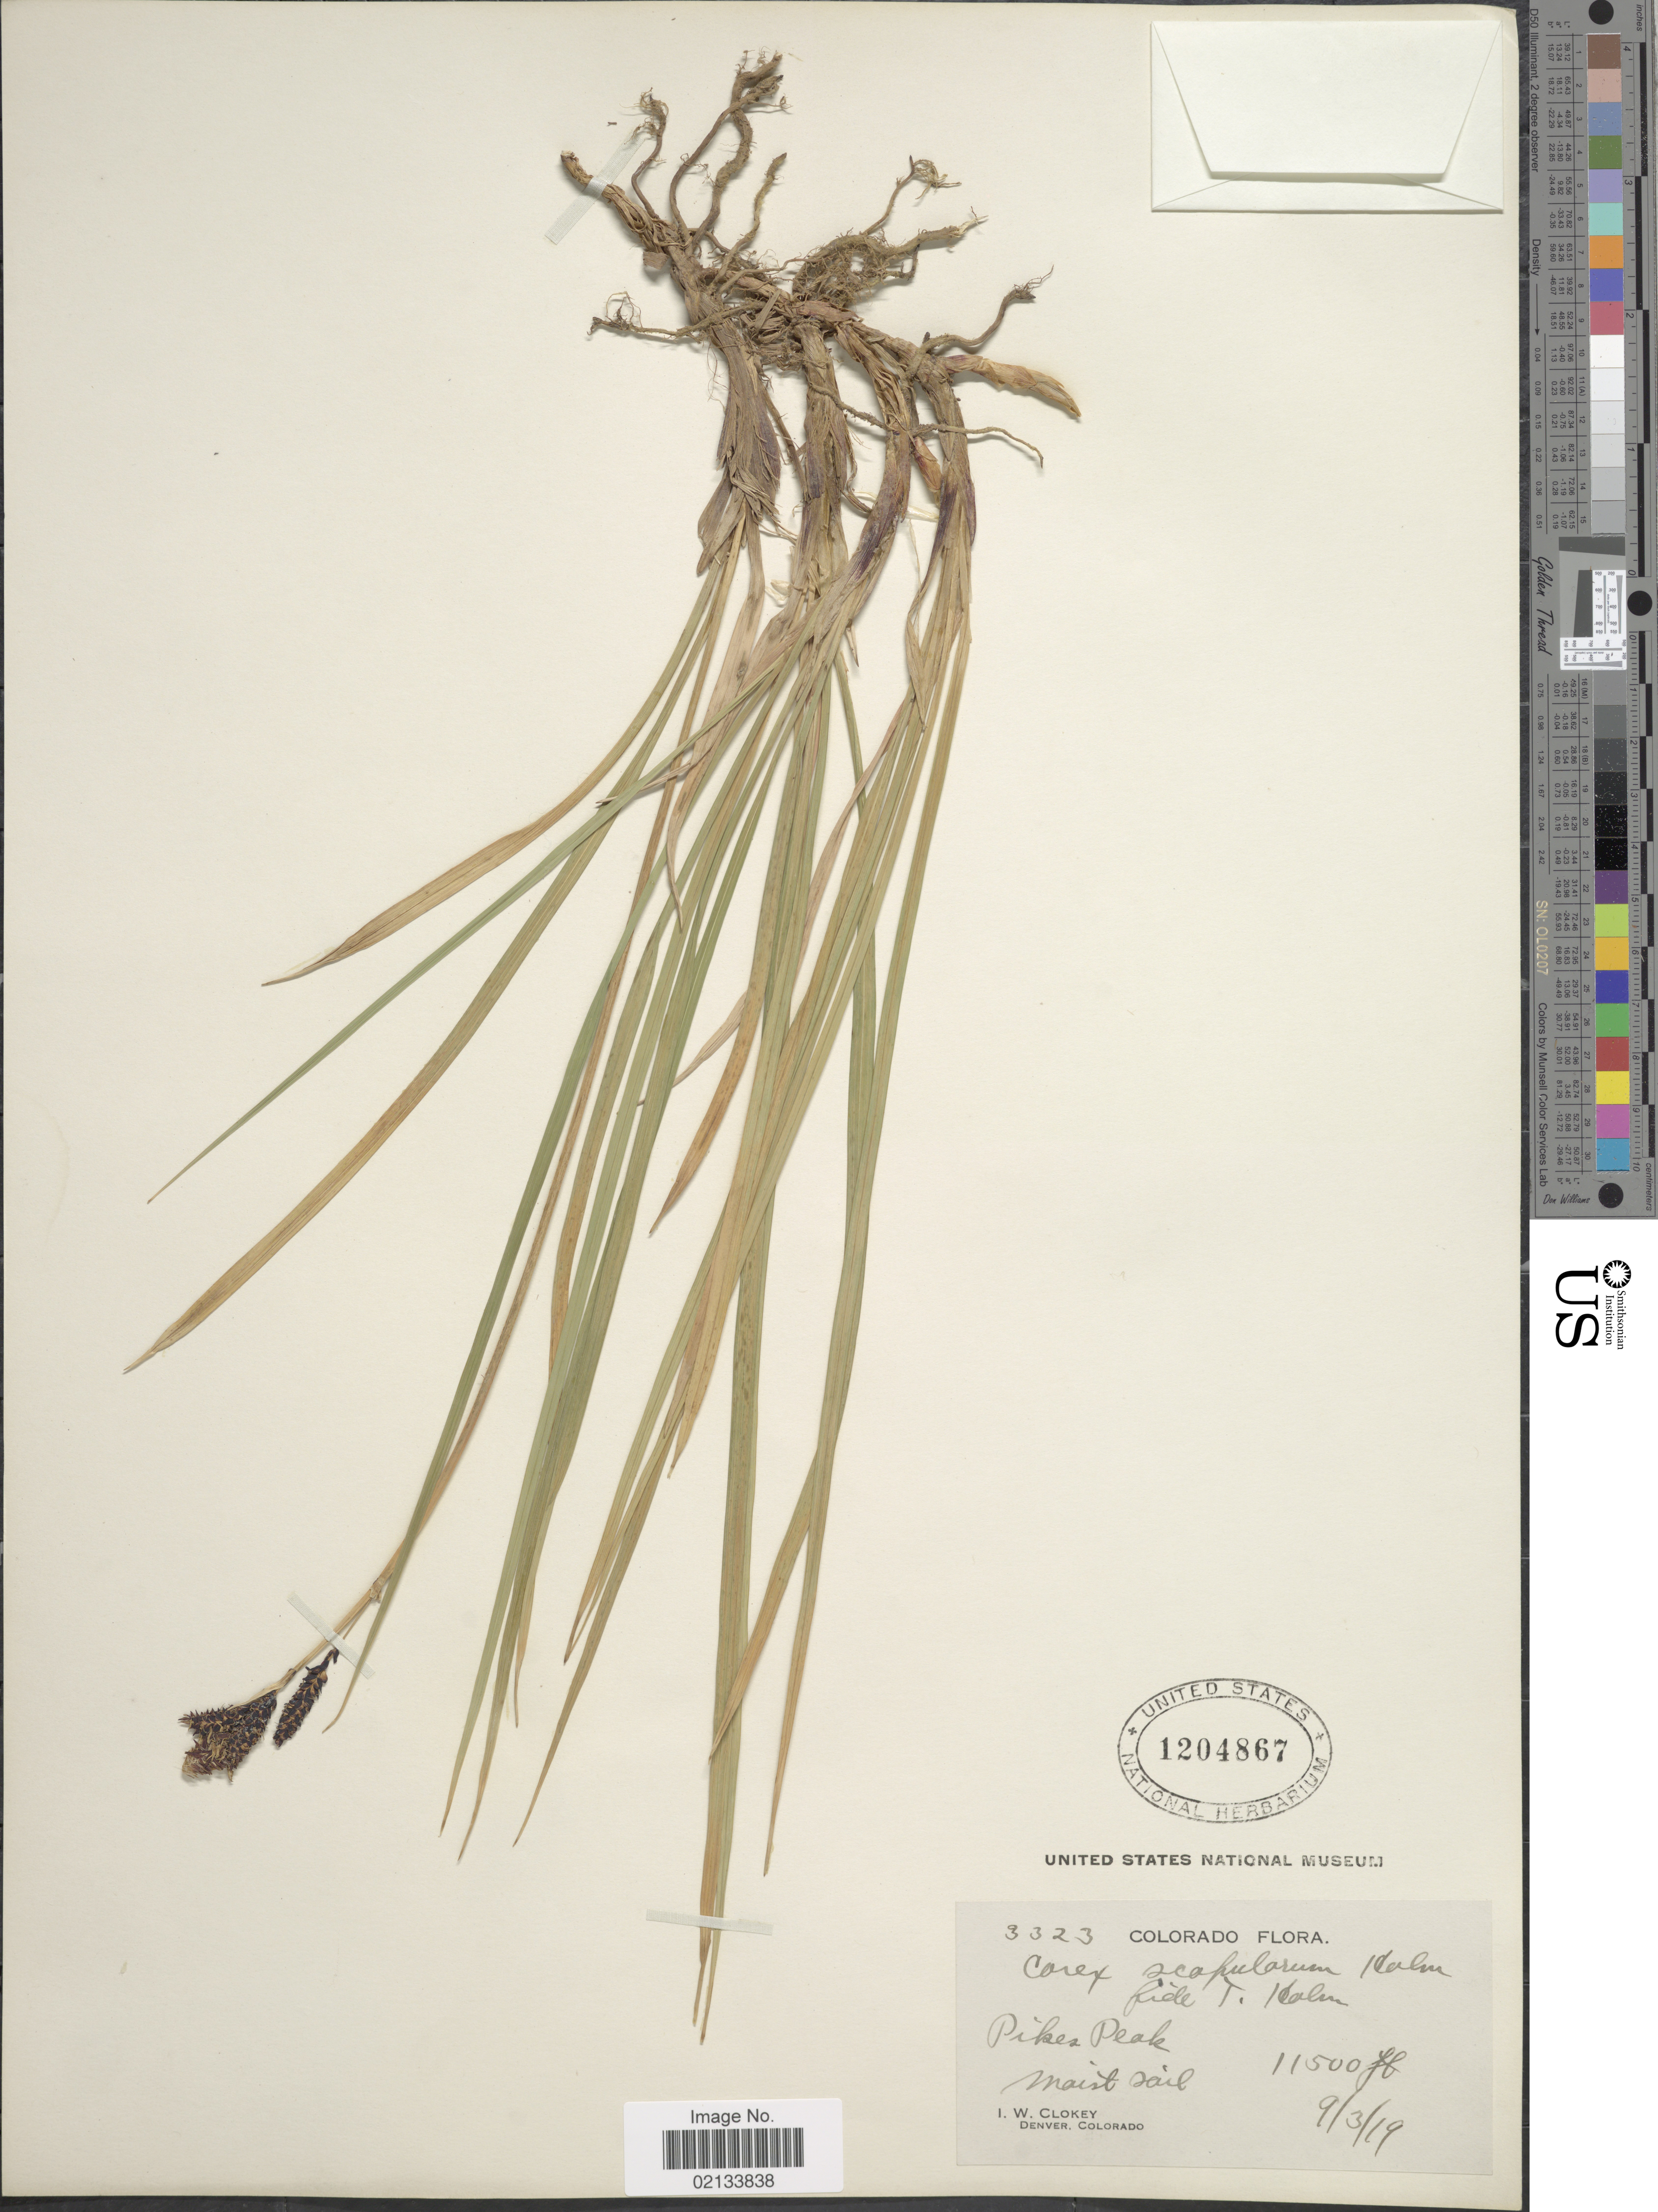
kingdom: Plantae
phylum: Tracheophyta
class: Liliopsida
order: Poales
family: Cyperaceae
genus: Carex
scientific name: Carex scopulorum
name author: Holm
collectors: I. W. Clokey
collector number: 3323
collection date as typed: Transcribed d/m/y: 3/9/19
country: United States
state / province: Colorado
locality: Pikes Peak, Moist soil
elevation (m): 3505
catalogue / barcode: US 1204867